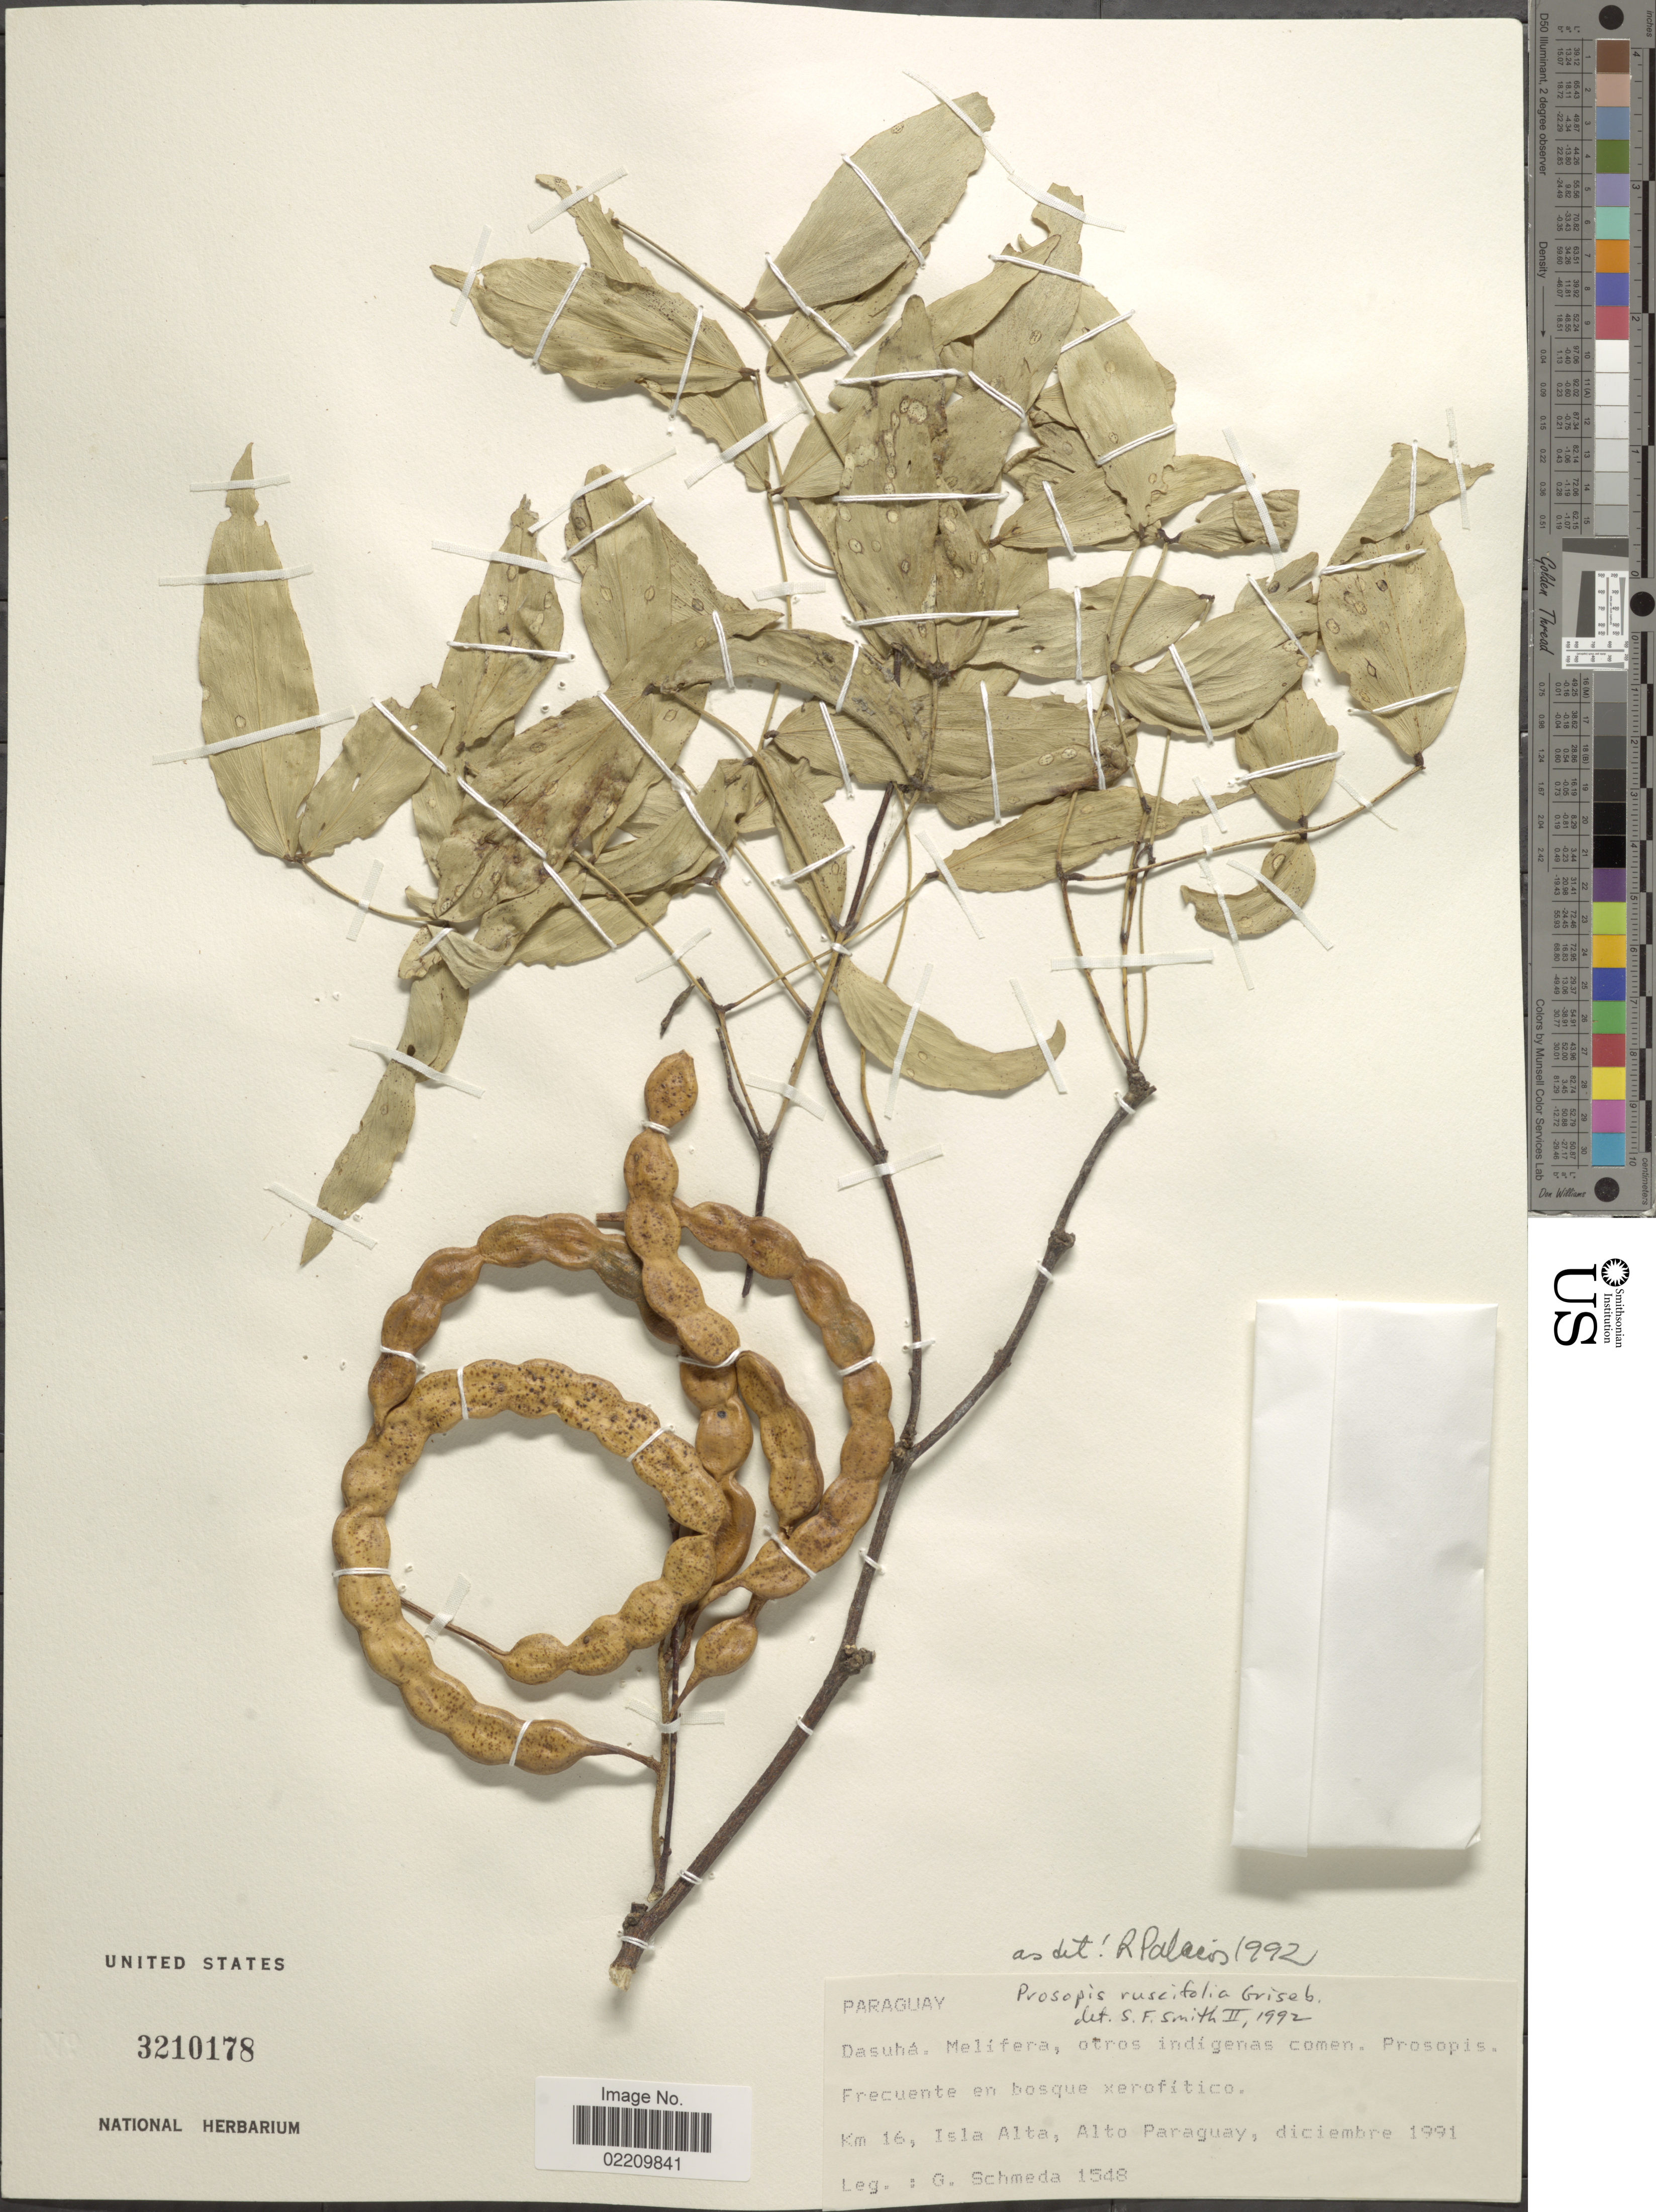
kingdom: Plantae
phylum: Tracheophyta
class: Magnoliopsida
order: Fabales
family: Fabaceae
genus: Neltuma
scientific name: Neltuma ruscifolia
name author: (Griseb.) C. E. Hughes & G.P. Lewis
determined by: Strong, Mark T., (BOT), Smithsonian Institution - National Museum of Natural History (UNITED STATES)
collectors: G. Schmeda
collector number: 1548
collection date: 1991-12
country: Paraguay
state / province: Alto Paraguay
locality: Km 16, Isla Alta, Alto Paraguay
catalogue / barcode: US 3210178